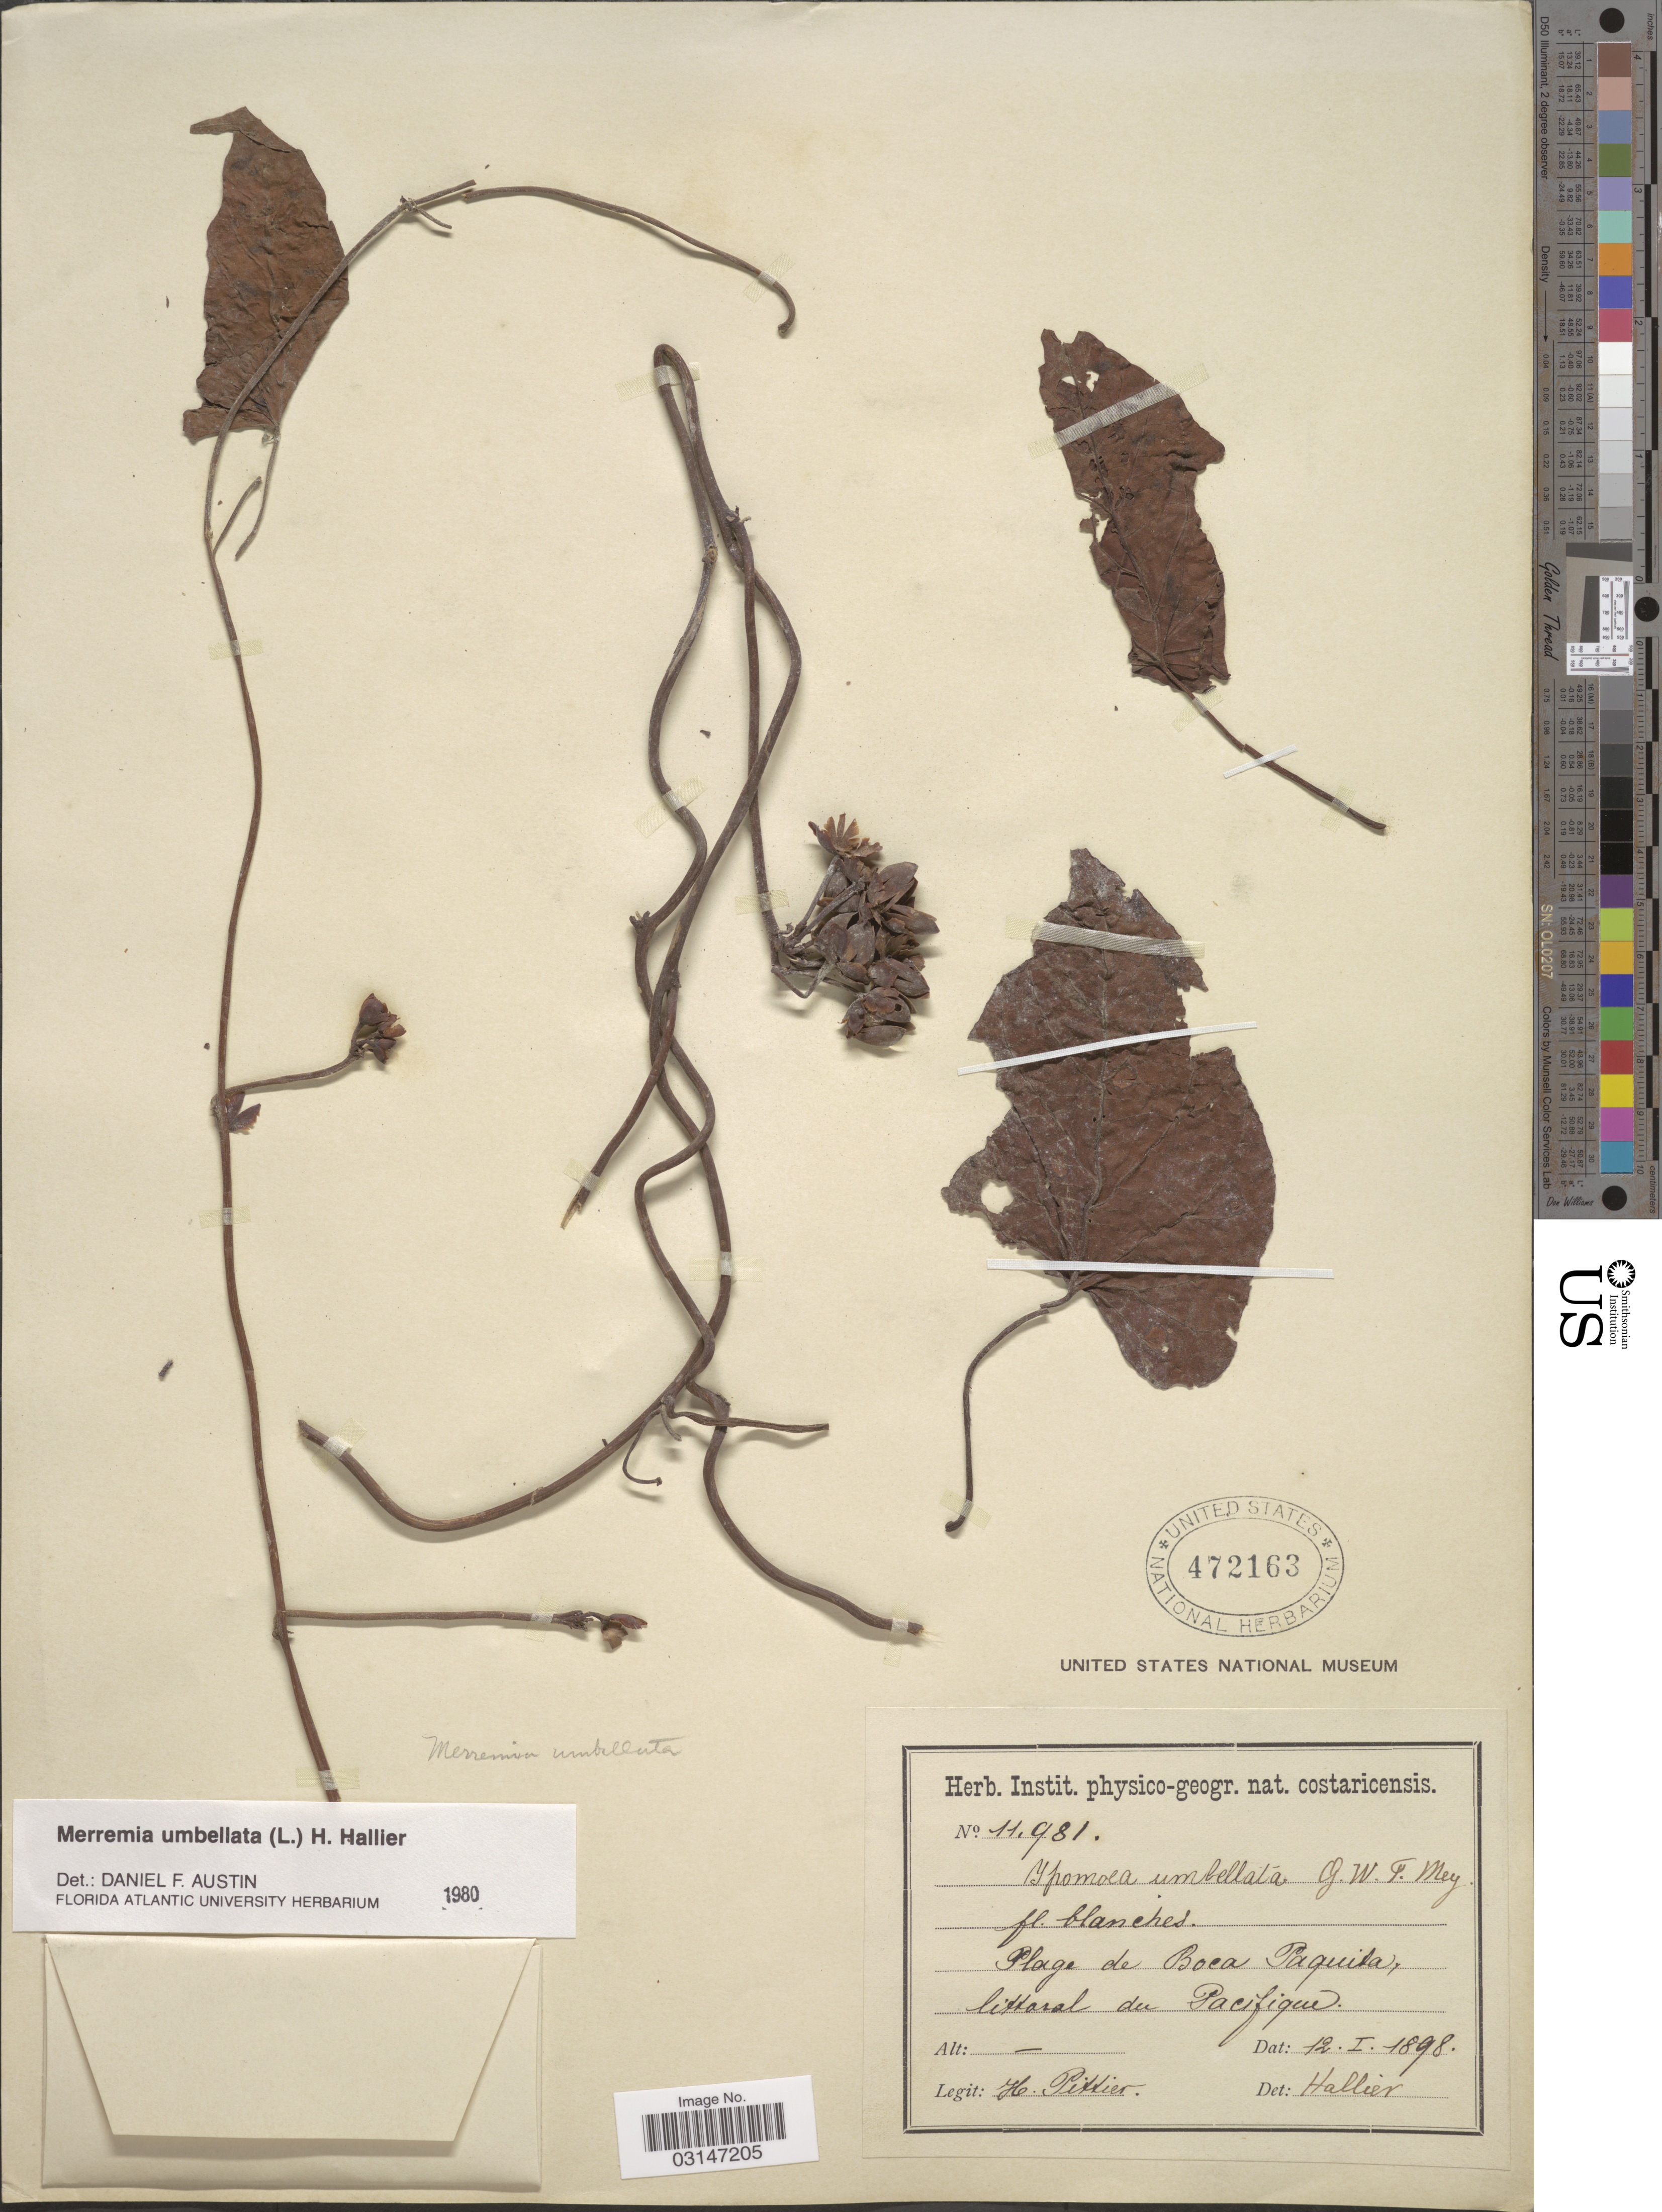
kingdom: Plantae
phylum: Tracheophyta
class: Magnoliopsida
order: Solanales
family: Convolvulaceae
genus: Camonea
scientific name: Camonea umbellata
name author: (L.) A. R. Simões & Staples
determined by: Strong, Mark T., (BOT), Smithsonian Institution - National Museum of Natural History (UNITED STATES)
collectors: H. F. Pittier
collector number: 11981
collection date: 1898-01-12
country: Costa Rica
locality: Plage de Boca Paquita, littoral du Pacifique.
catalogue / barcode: US 472163